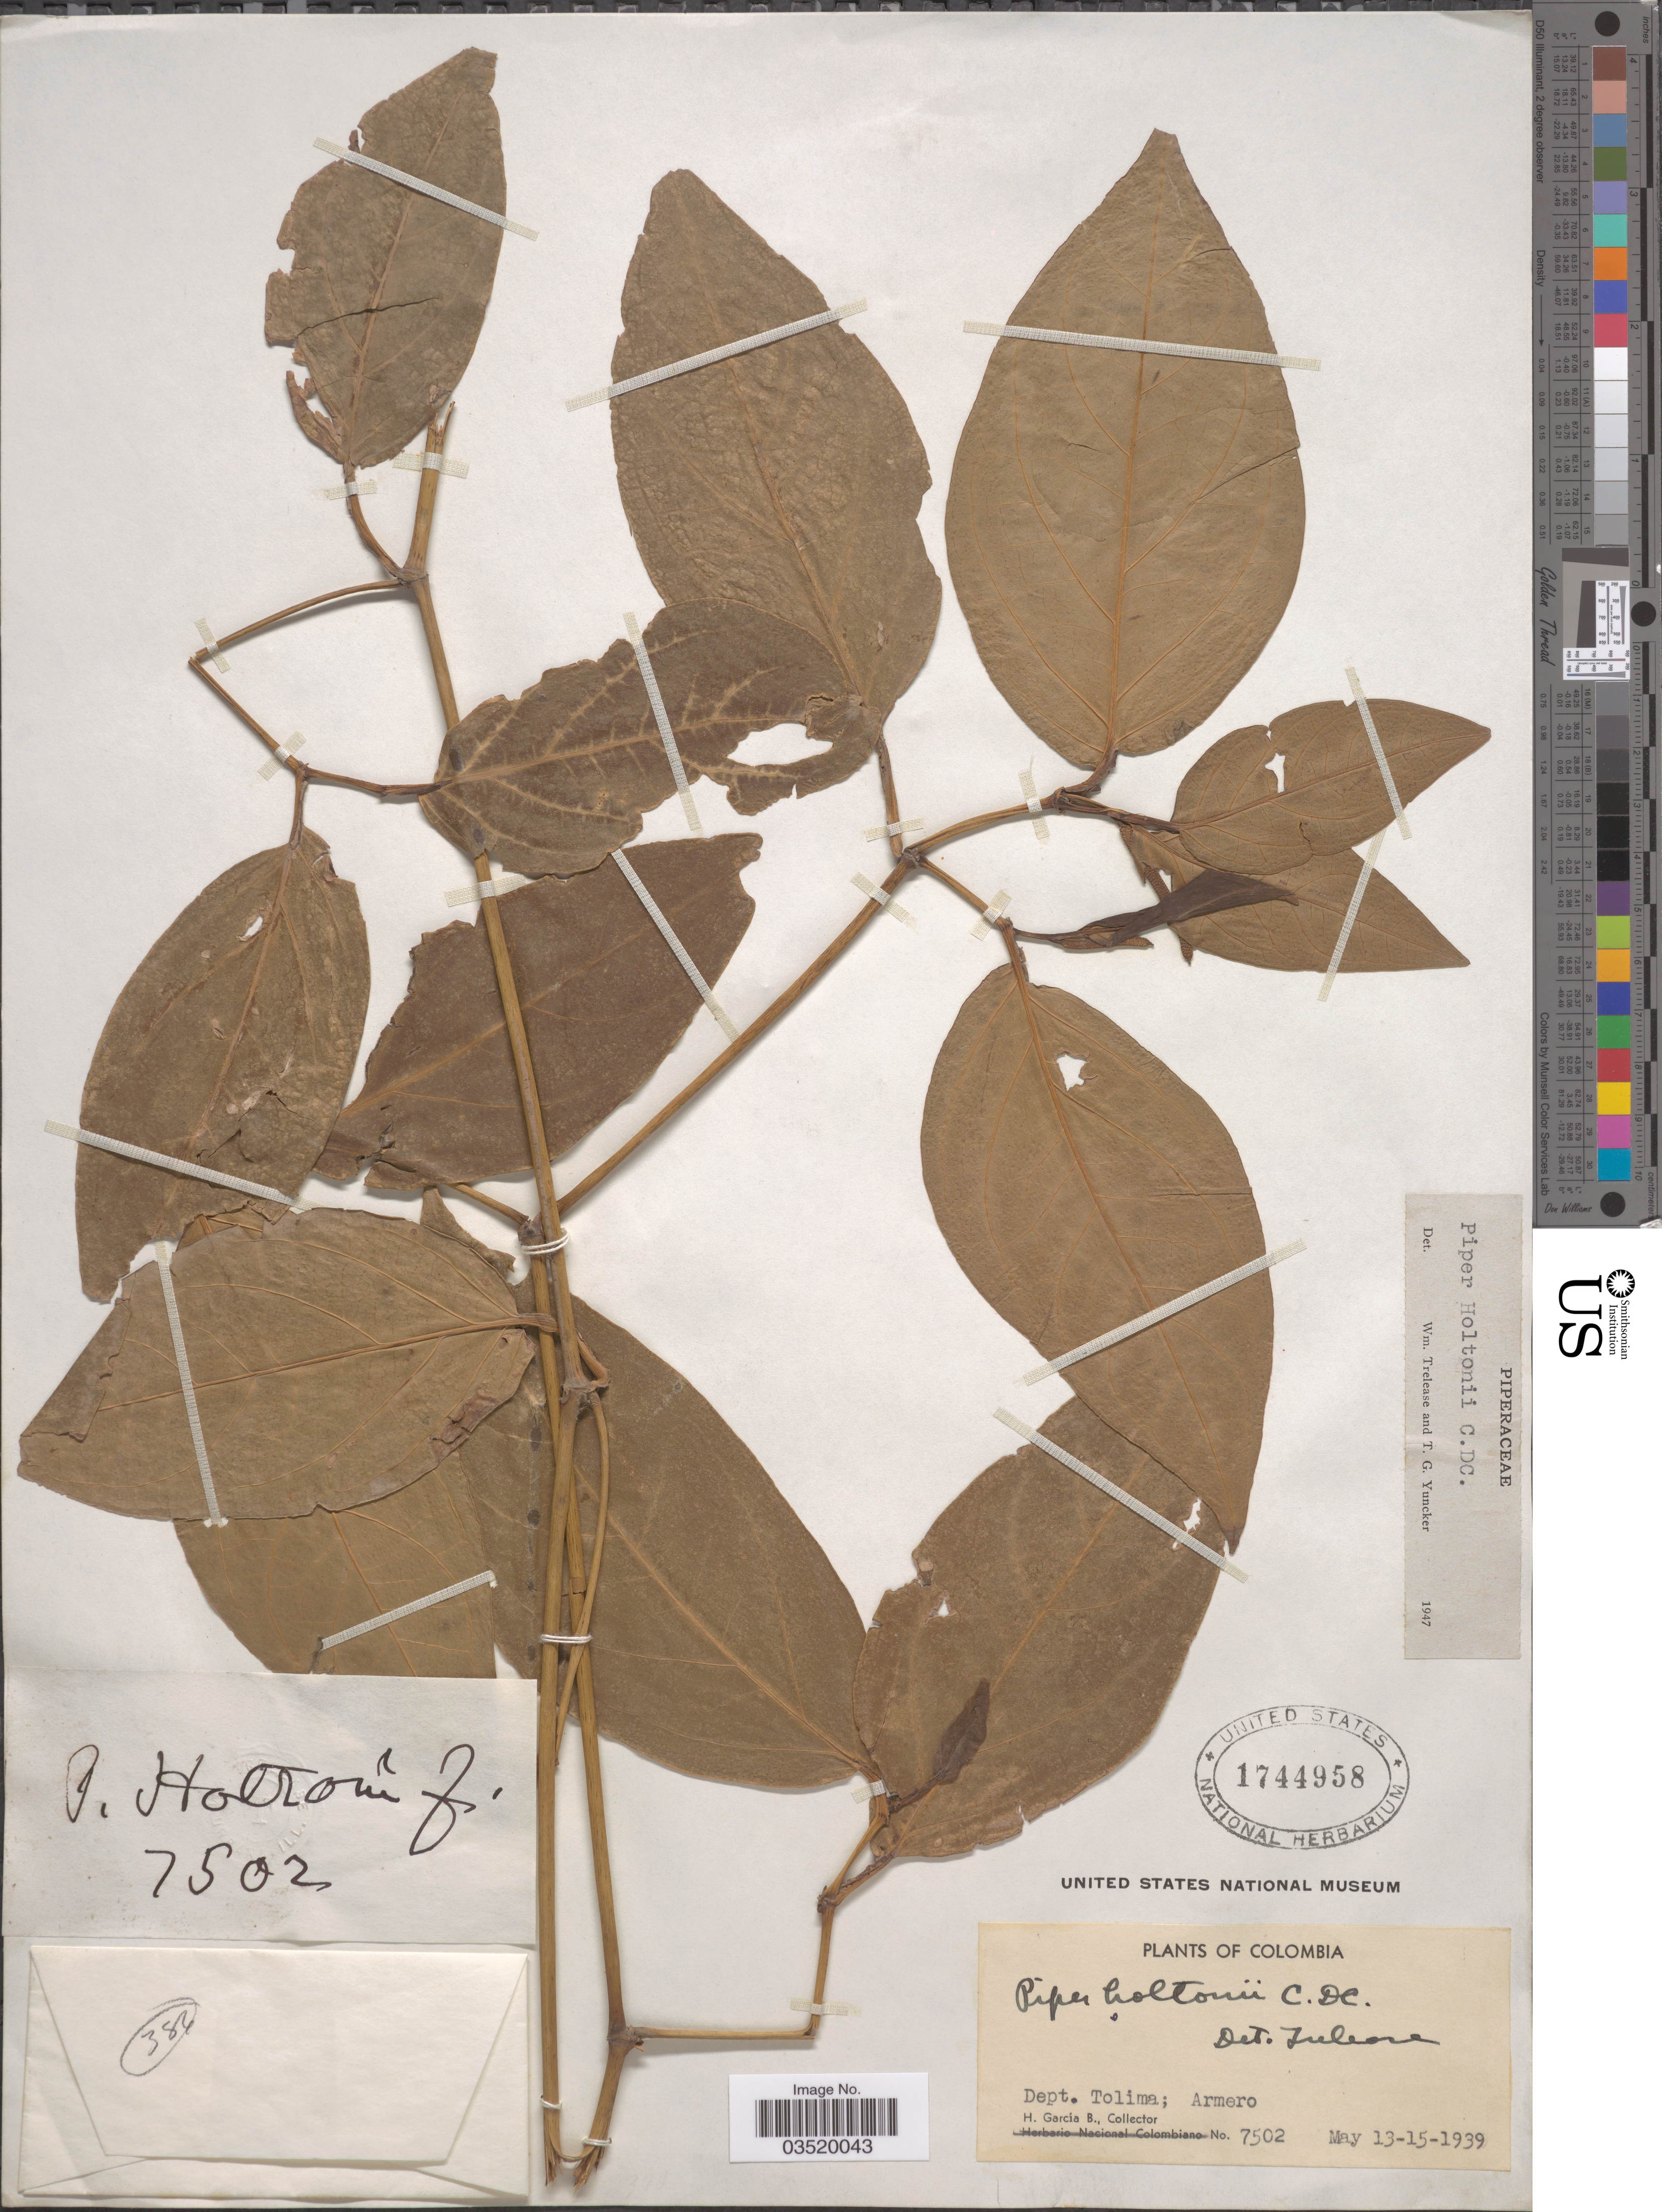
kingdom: Plantae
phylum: Tracheophyta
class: Magnoliopsida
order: Piperales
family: Piperaceae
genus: Piper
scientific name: Piper holtonii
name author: Trel.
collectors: H. García B.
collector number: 7502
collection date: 1939-05-13/1939-05-15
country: Colombia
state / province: Tolima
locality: Dept. Tolima; Armero.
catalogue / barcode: US 1744958